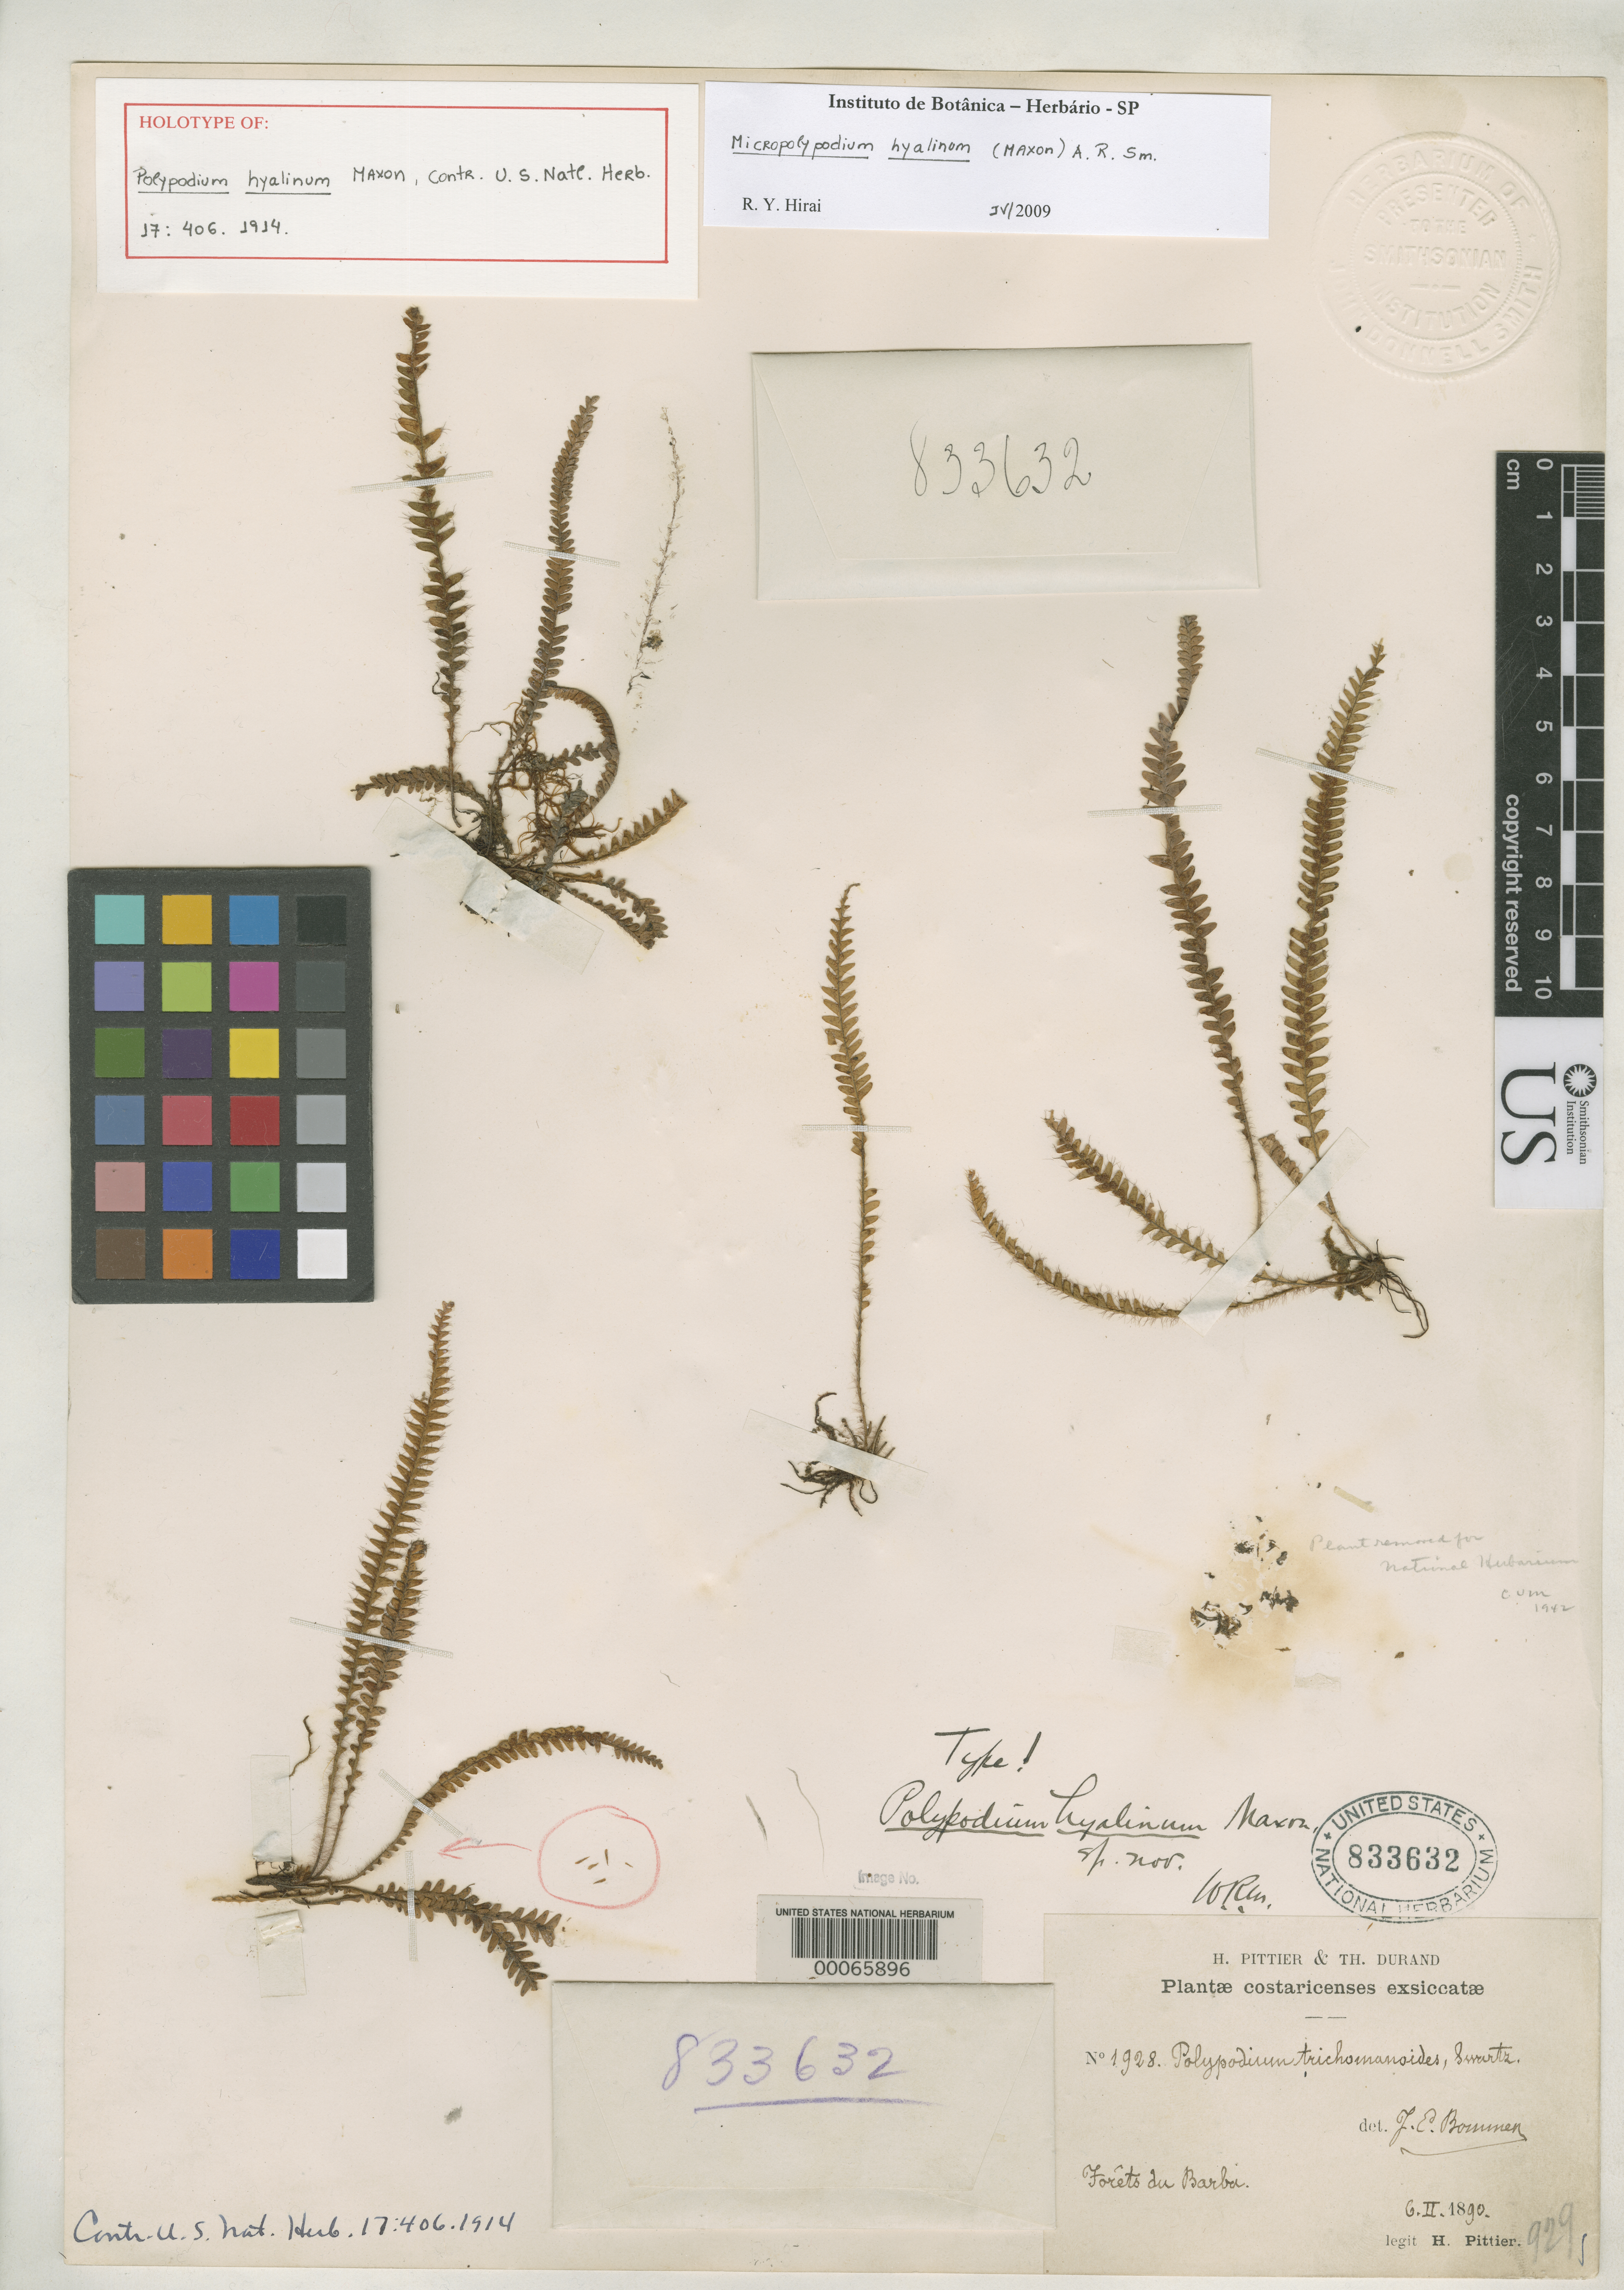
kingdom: Plantae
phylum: Tracheophyta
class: Polypodiopsida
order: Polypodiales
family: Polypodiaceae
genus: Polypodium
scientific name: Polypodium hyalinum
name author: Maxon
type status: Holotype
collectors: H. F. Pittier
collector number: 1928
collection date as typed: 06 Feb 1890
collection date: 1890-02-06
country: Costa Rica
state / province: Heredia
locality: Forets du Barba.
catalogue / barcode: US 833632